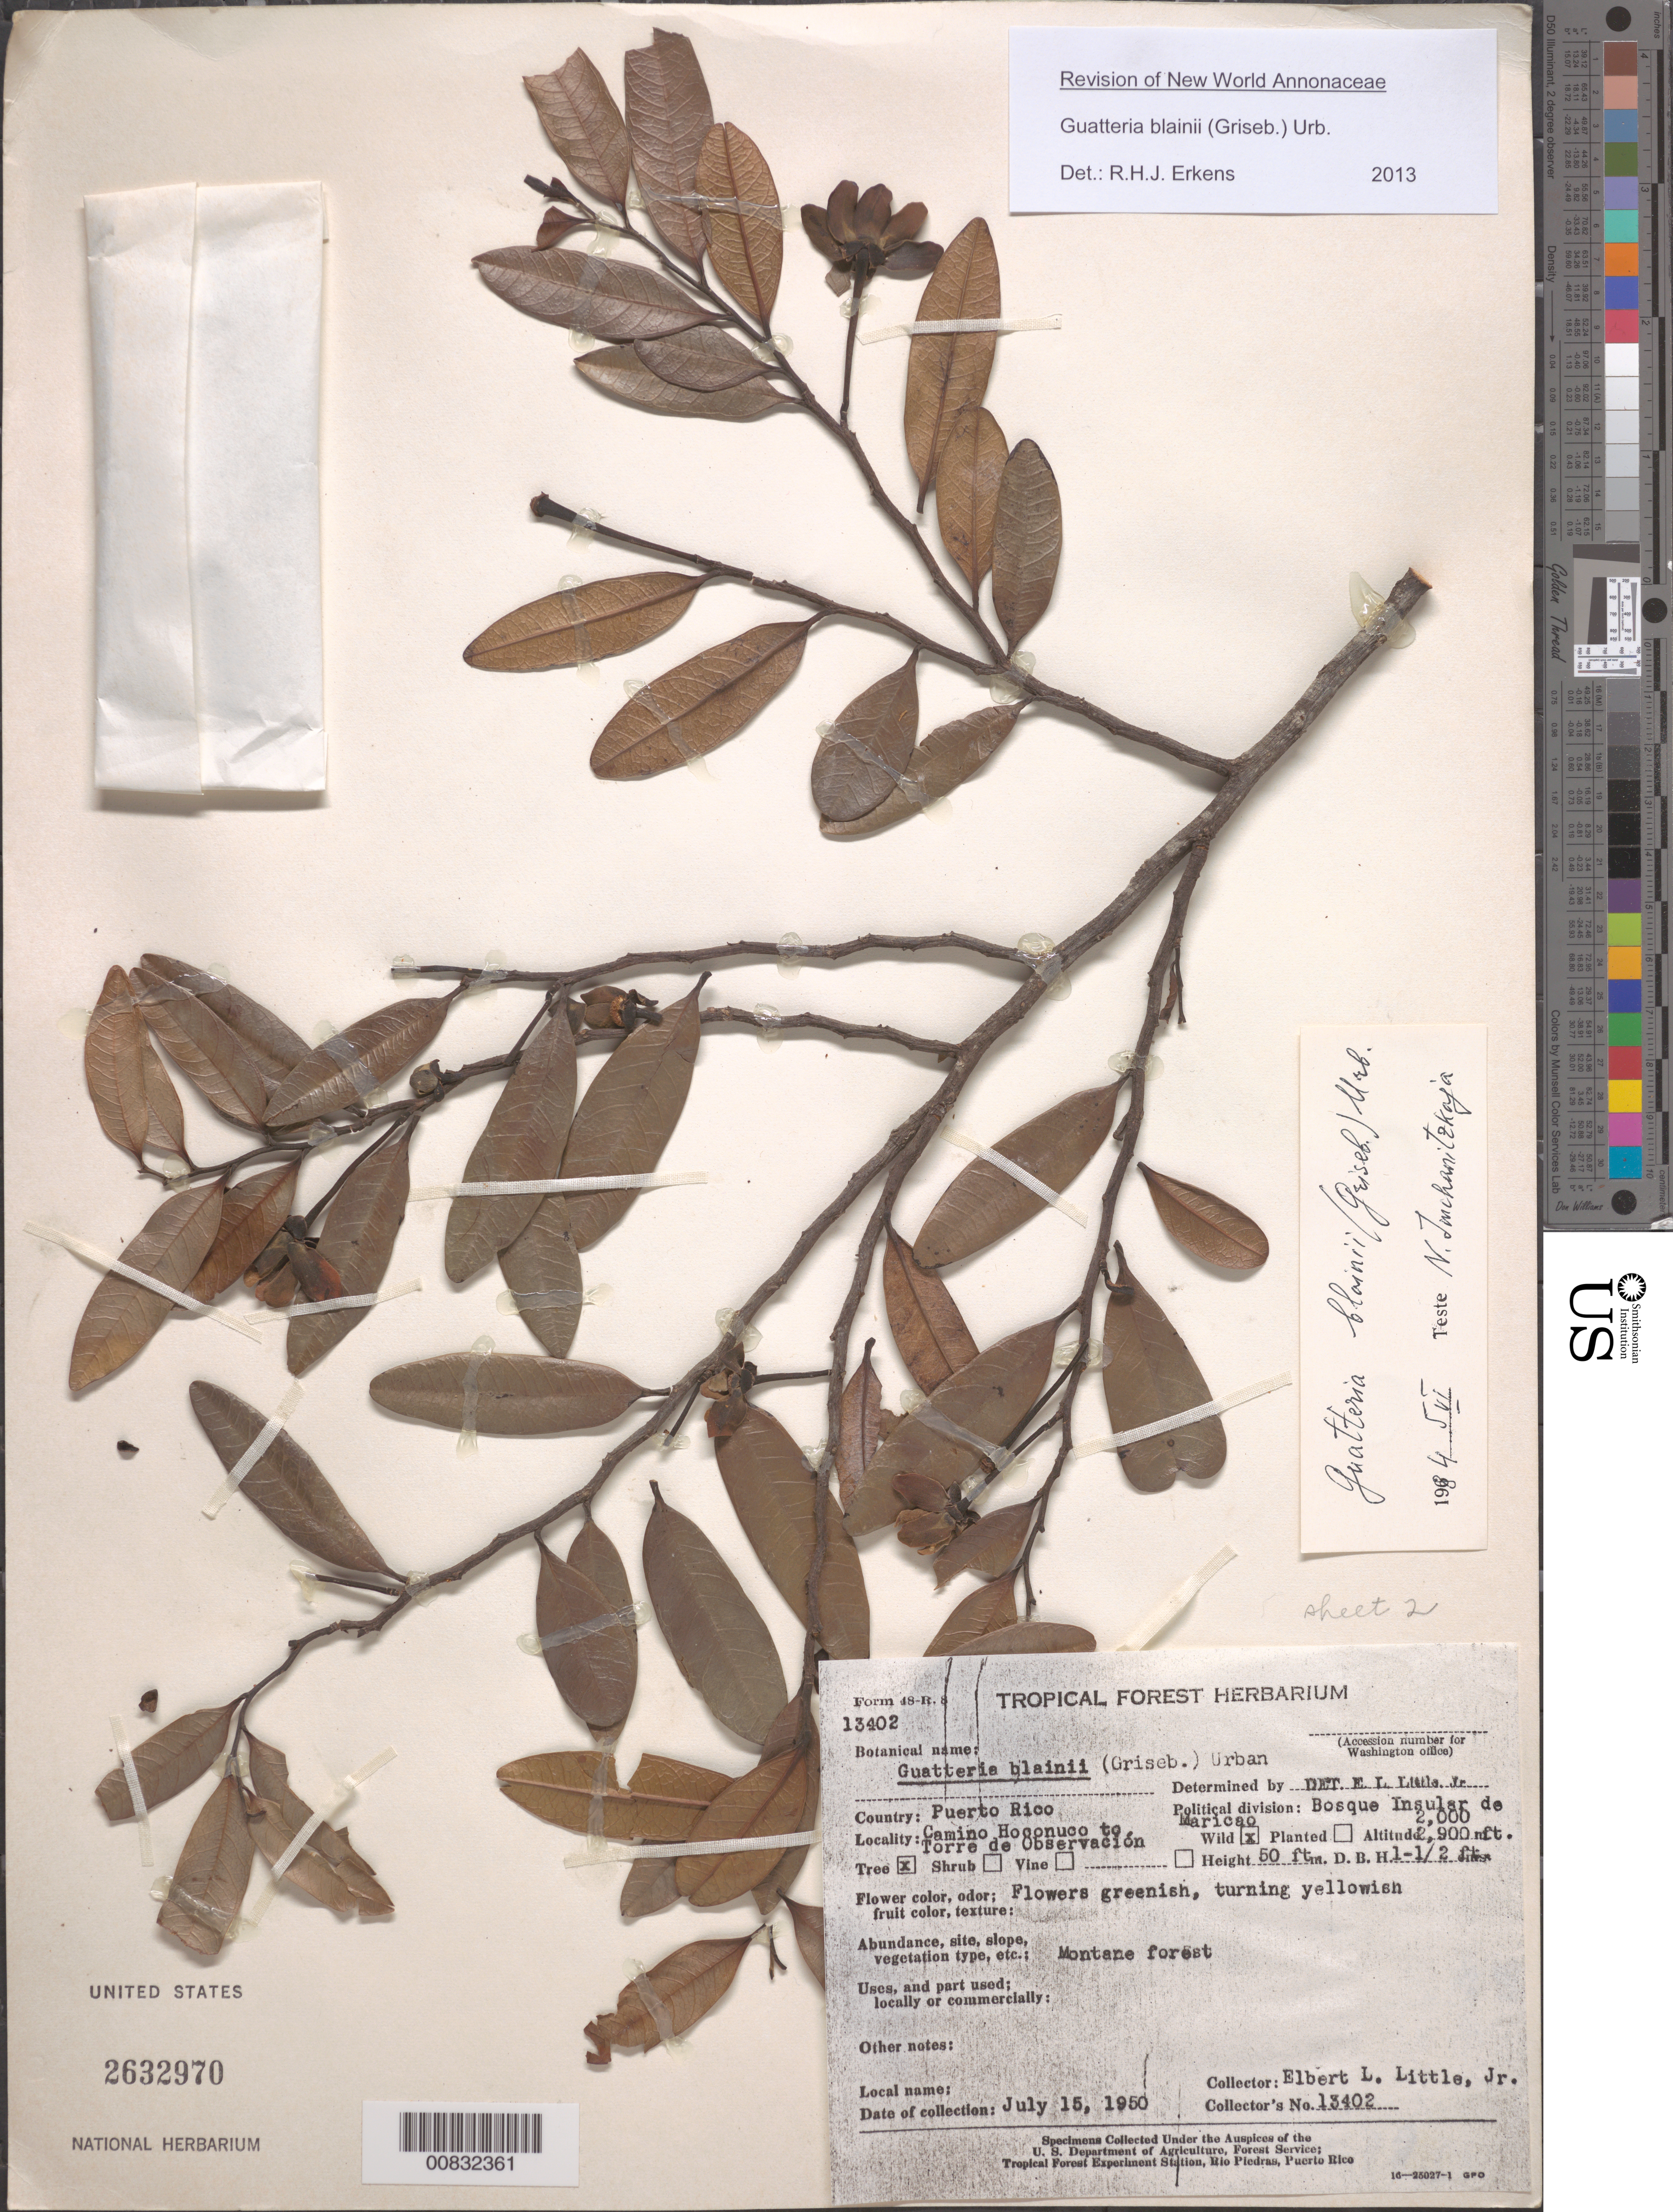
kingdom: Plantae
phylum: Tracheophyta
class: Magnoliopsida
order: Magnoliales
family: Annonaceae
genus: Guatteria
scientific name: Guatteria blainii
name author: (Griseb.) Urb.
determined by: Erkens, R. H. J.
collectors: E. L. Little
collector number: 13402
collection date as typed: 15 Jul 1950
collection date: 1950-07-15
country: Puerto Rico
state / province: Maricao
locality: Bosque Insular de Maricao, Camino Hoconuco to Torre de Observación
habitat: montane forest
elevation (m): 610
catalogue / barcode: US 2632970